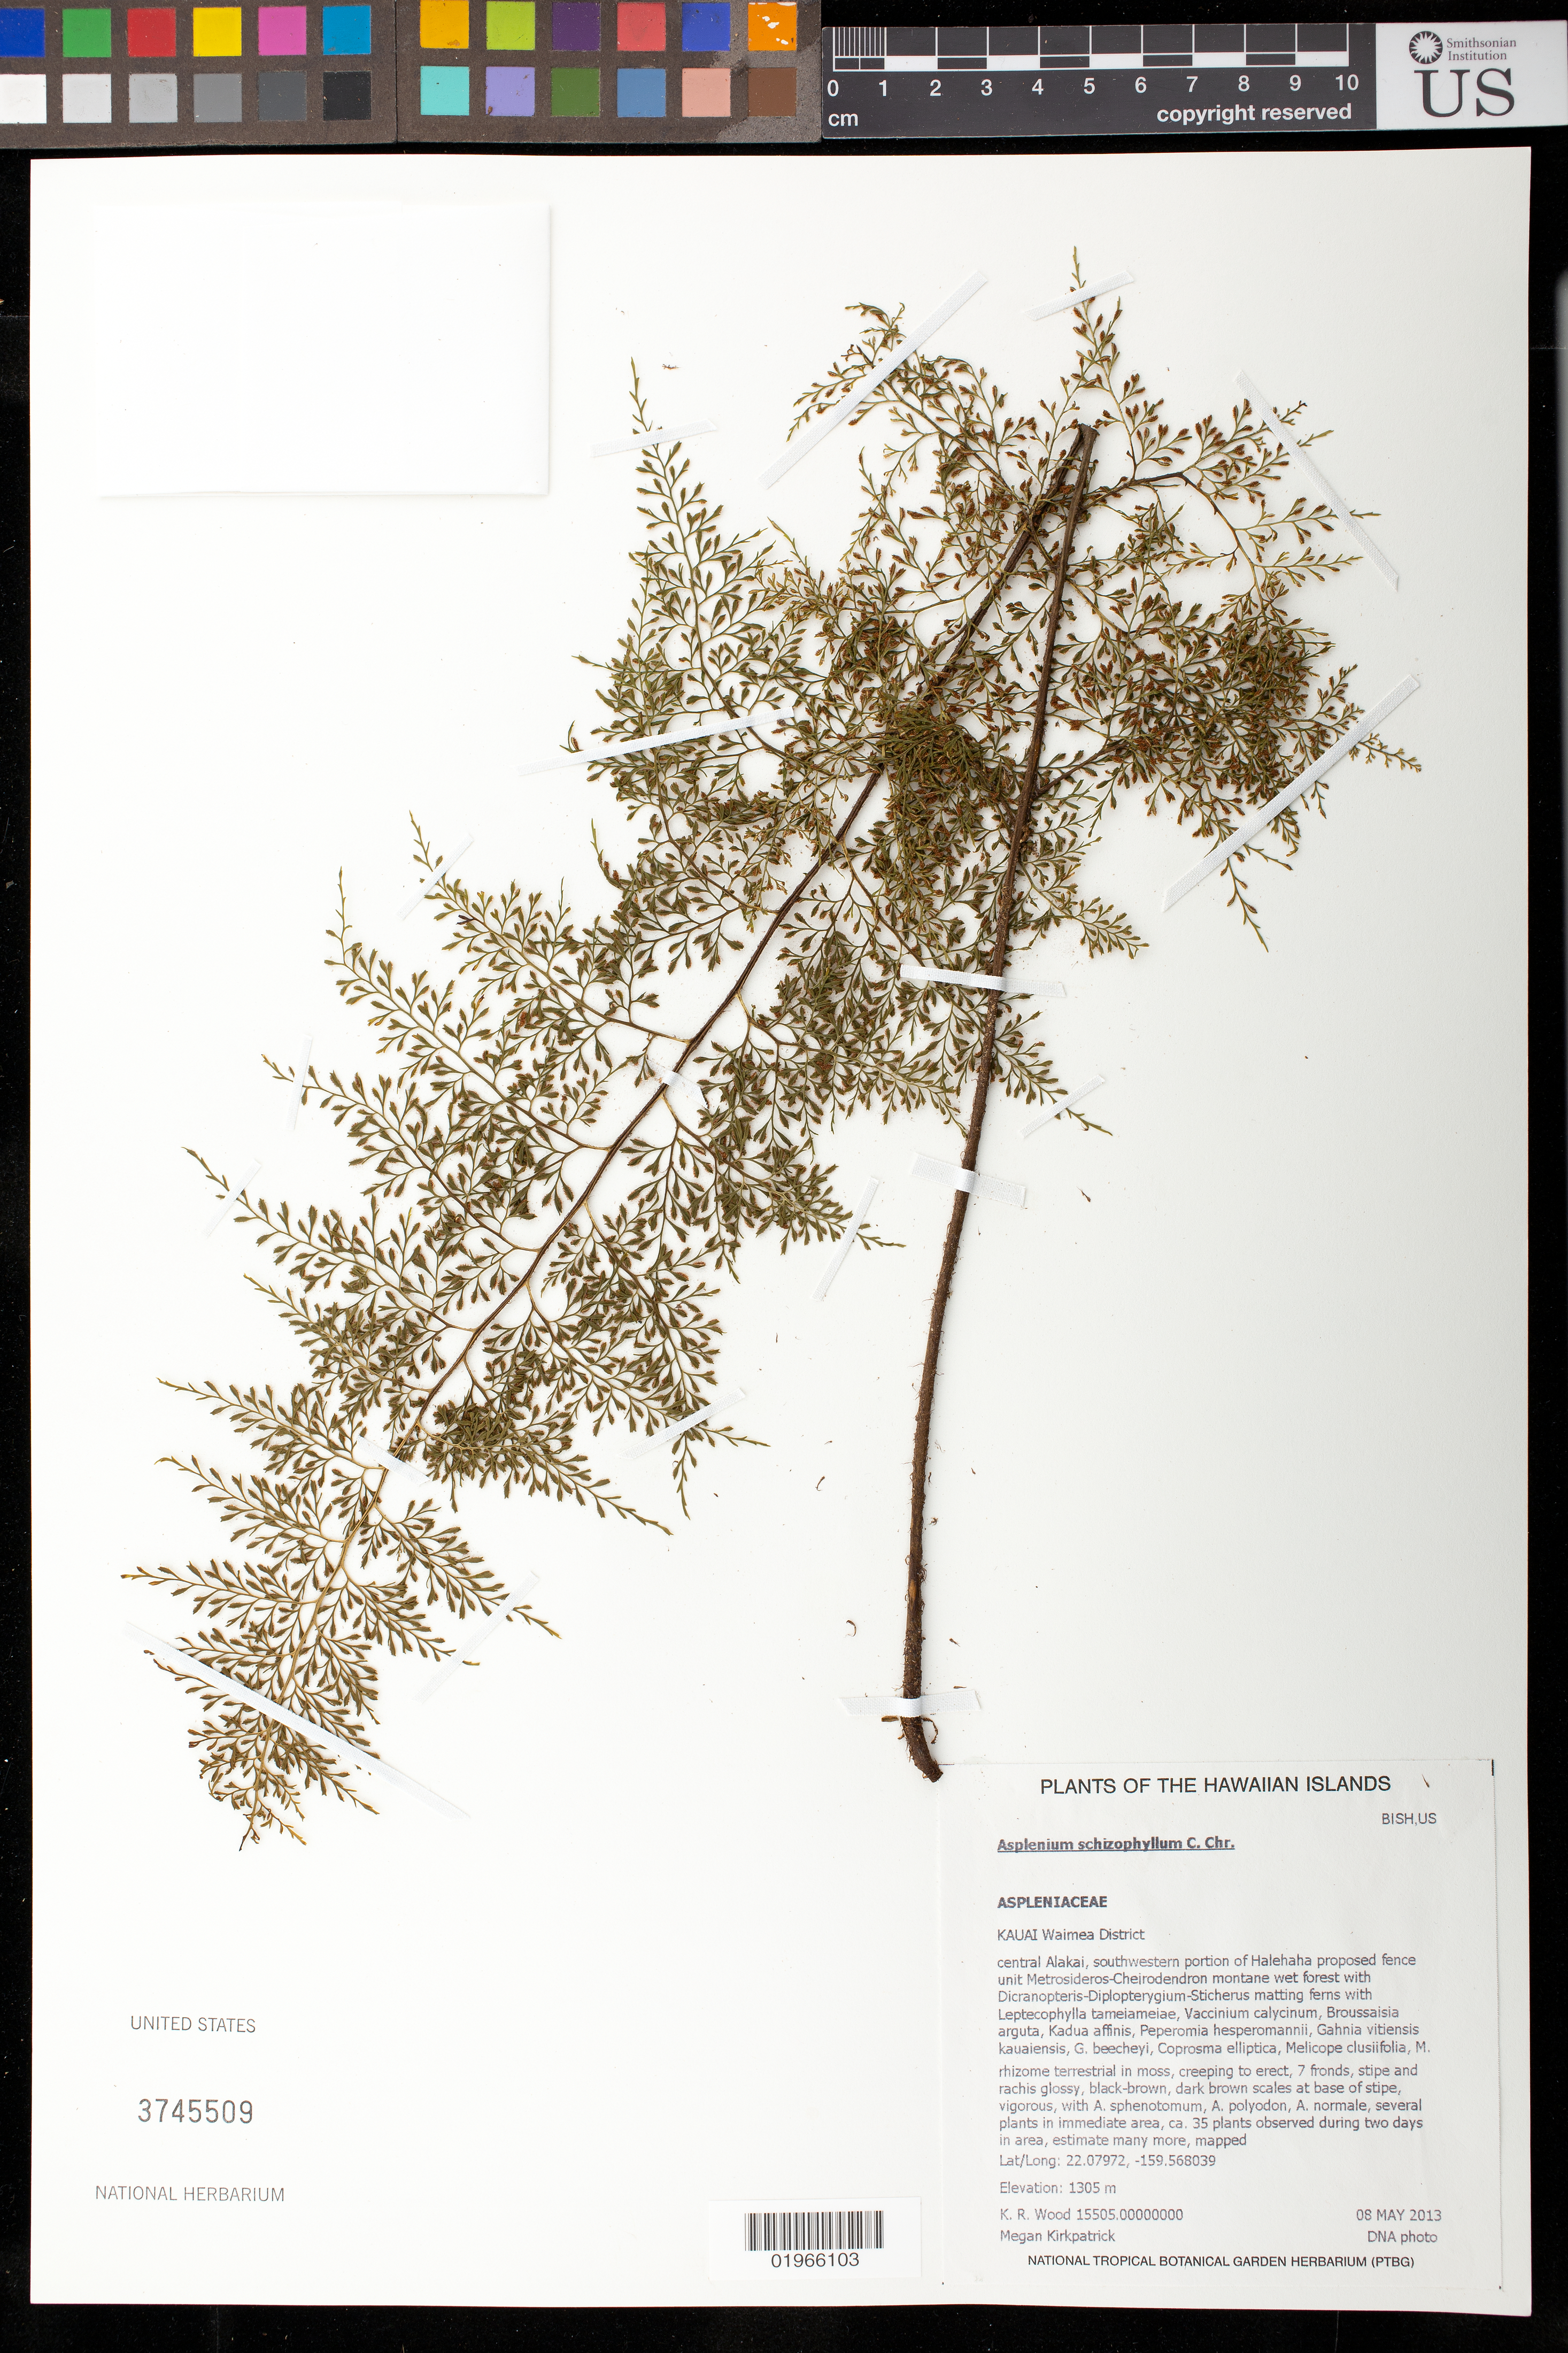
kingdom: Plantae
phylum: Tracheophyta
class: Polypodiopsida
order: Polypodiales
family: Aspleniaceae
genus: Asplenium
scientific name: Asplenium schizophyllum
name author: C. Chr.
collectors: K. R. Wood & M. Kirkpatrick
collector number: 15505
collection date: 2013-05-08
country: United States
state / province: Hawaii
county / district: Kauai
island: Kaua'i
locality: Waimea District, central Alakai, southwestern portion of Halehaha proposed fence unit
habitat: Montane wet forest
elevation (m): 1305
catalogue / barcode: US 3745509